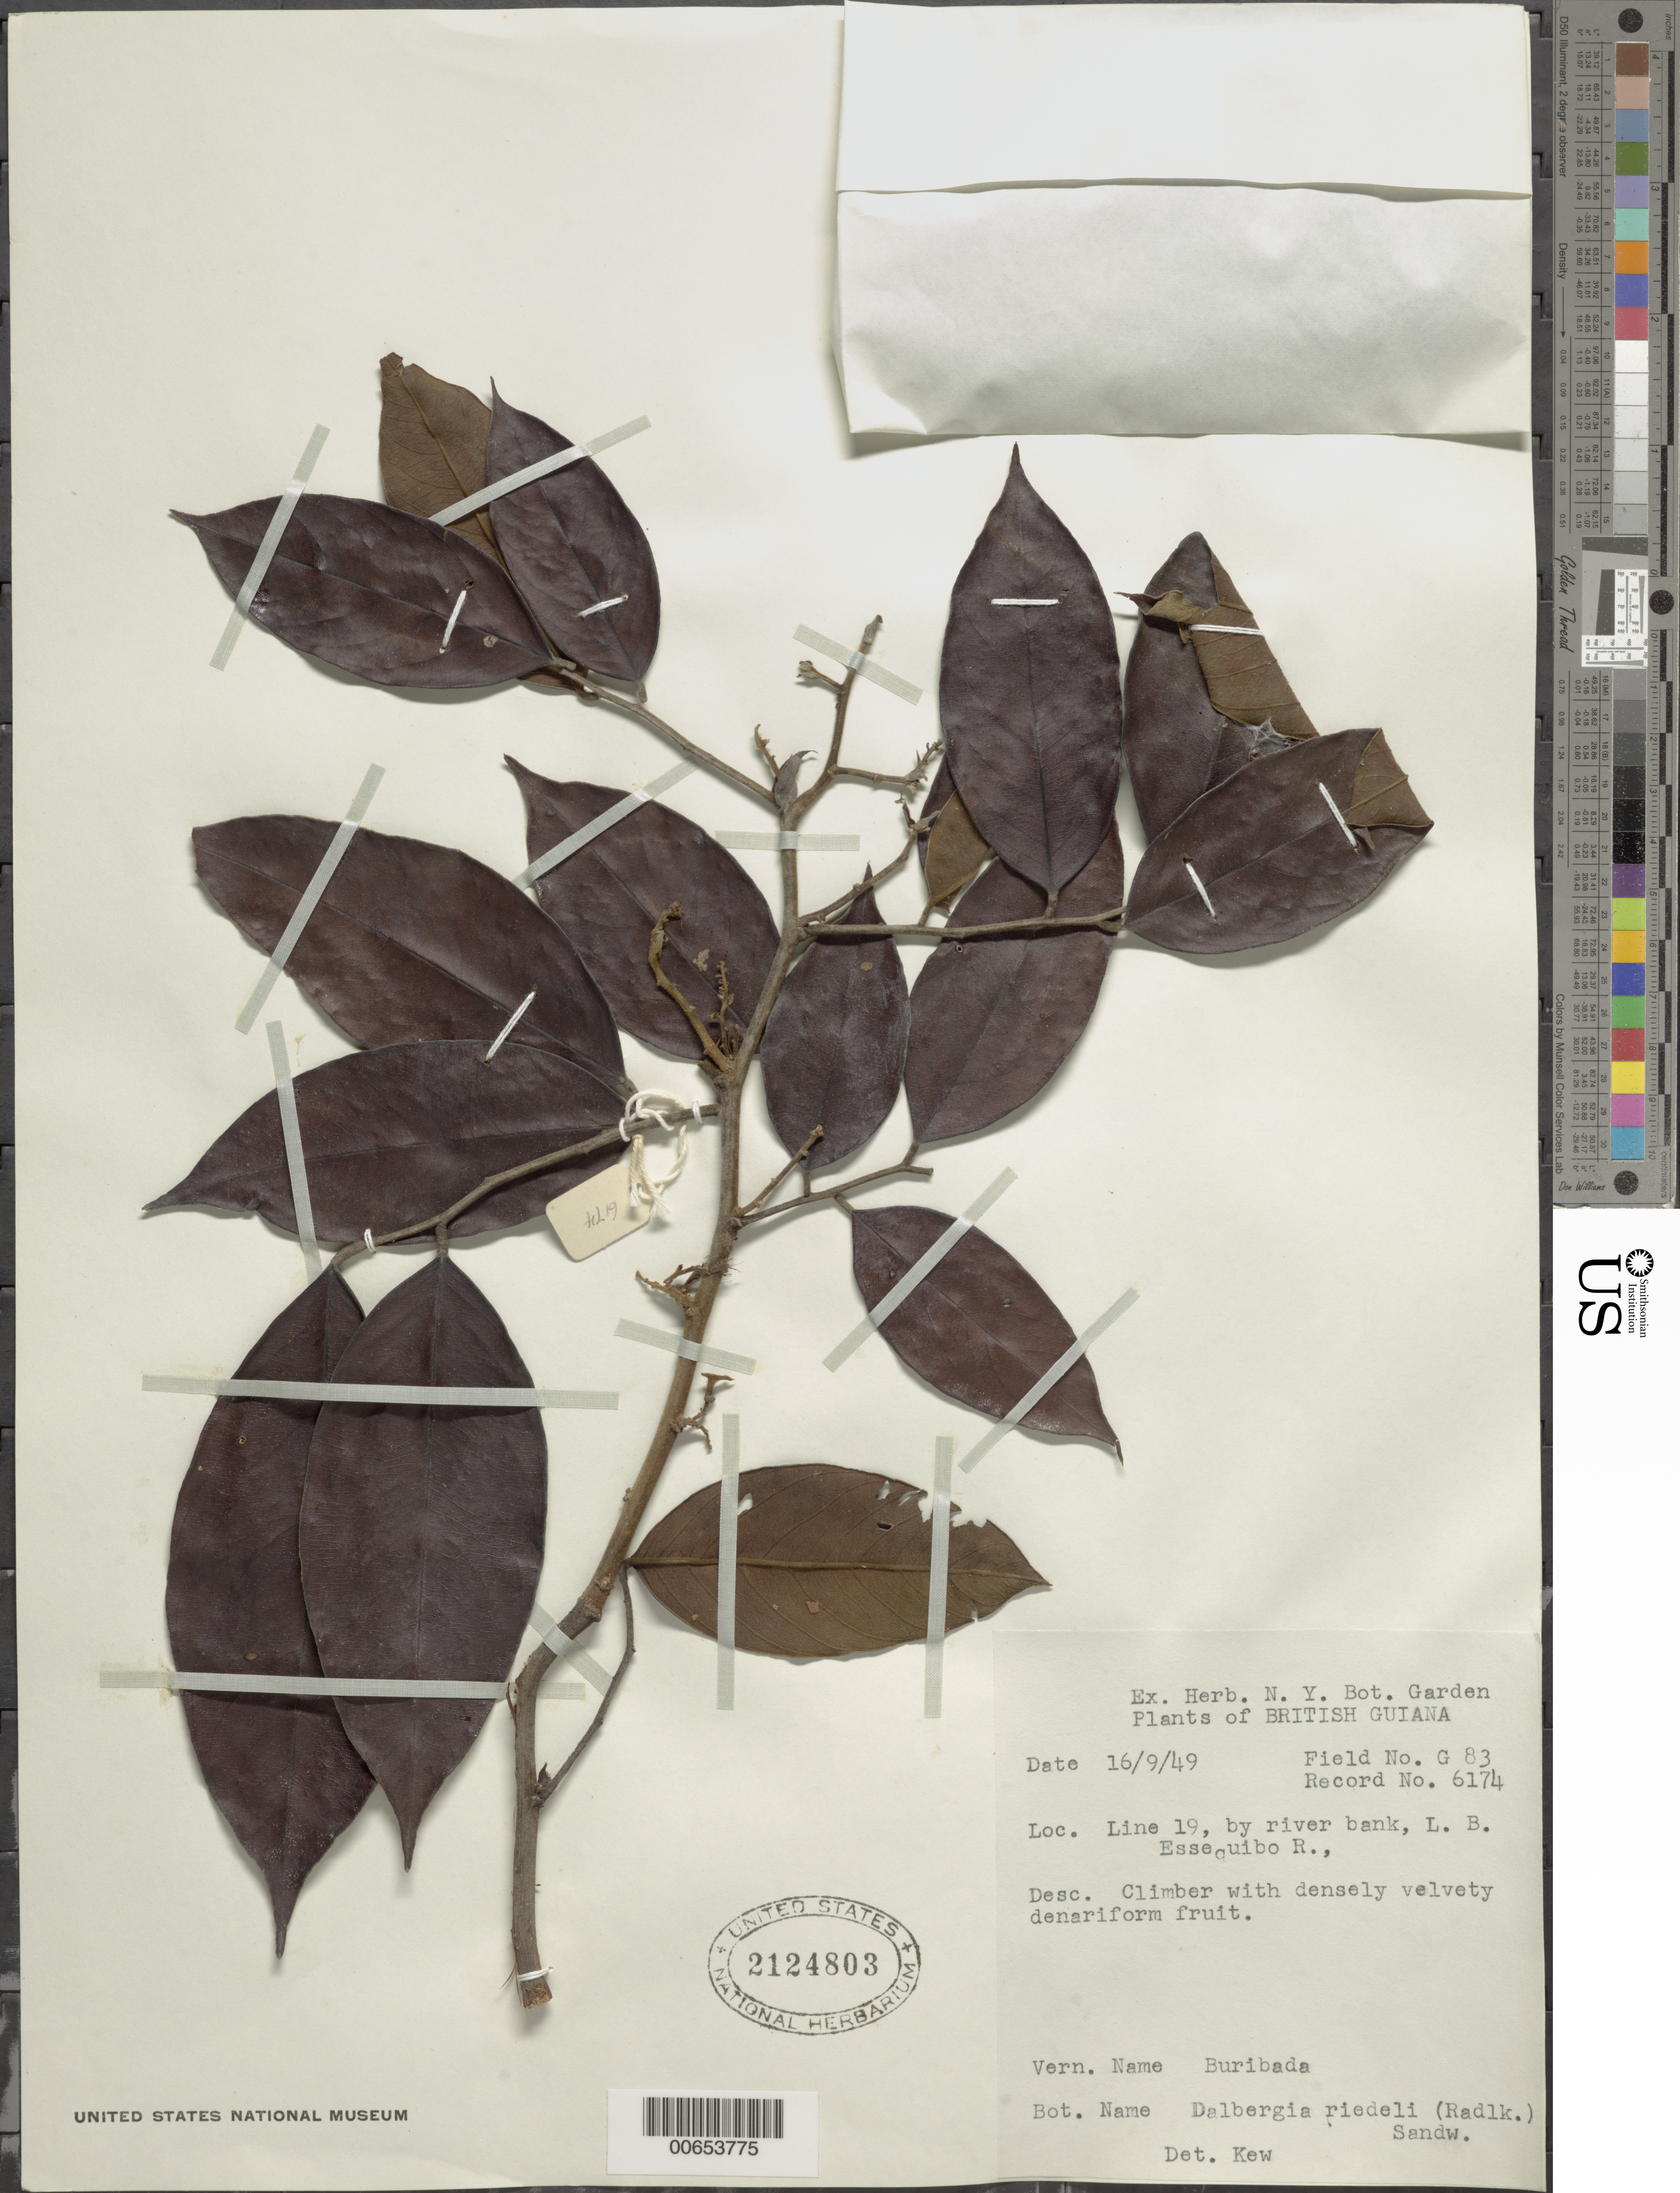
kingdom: Plantae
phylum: Tracheophyta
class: Magnoliopsida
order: Fabales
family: Fabaceae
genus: Dalbergia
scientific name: Dalbergia riedelii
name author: (Benth.) Sandwith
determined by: Kew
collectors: Forest Dept. B. G. & British Guiana Forestry Dept.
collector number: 6174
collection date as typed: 16-Sep-49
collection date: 1949-09-16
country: Guyana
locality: Essequibo R.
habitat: Riverbank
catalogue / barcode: US 2124803